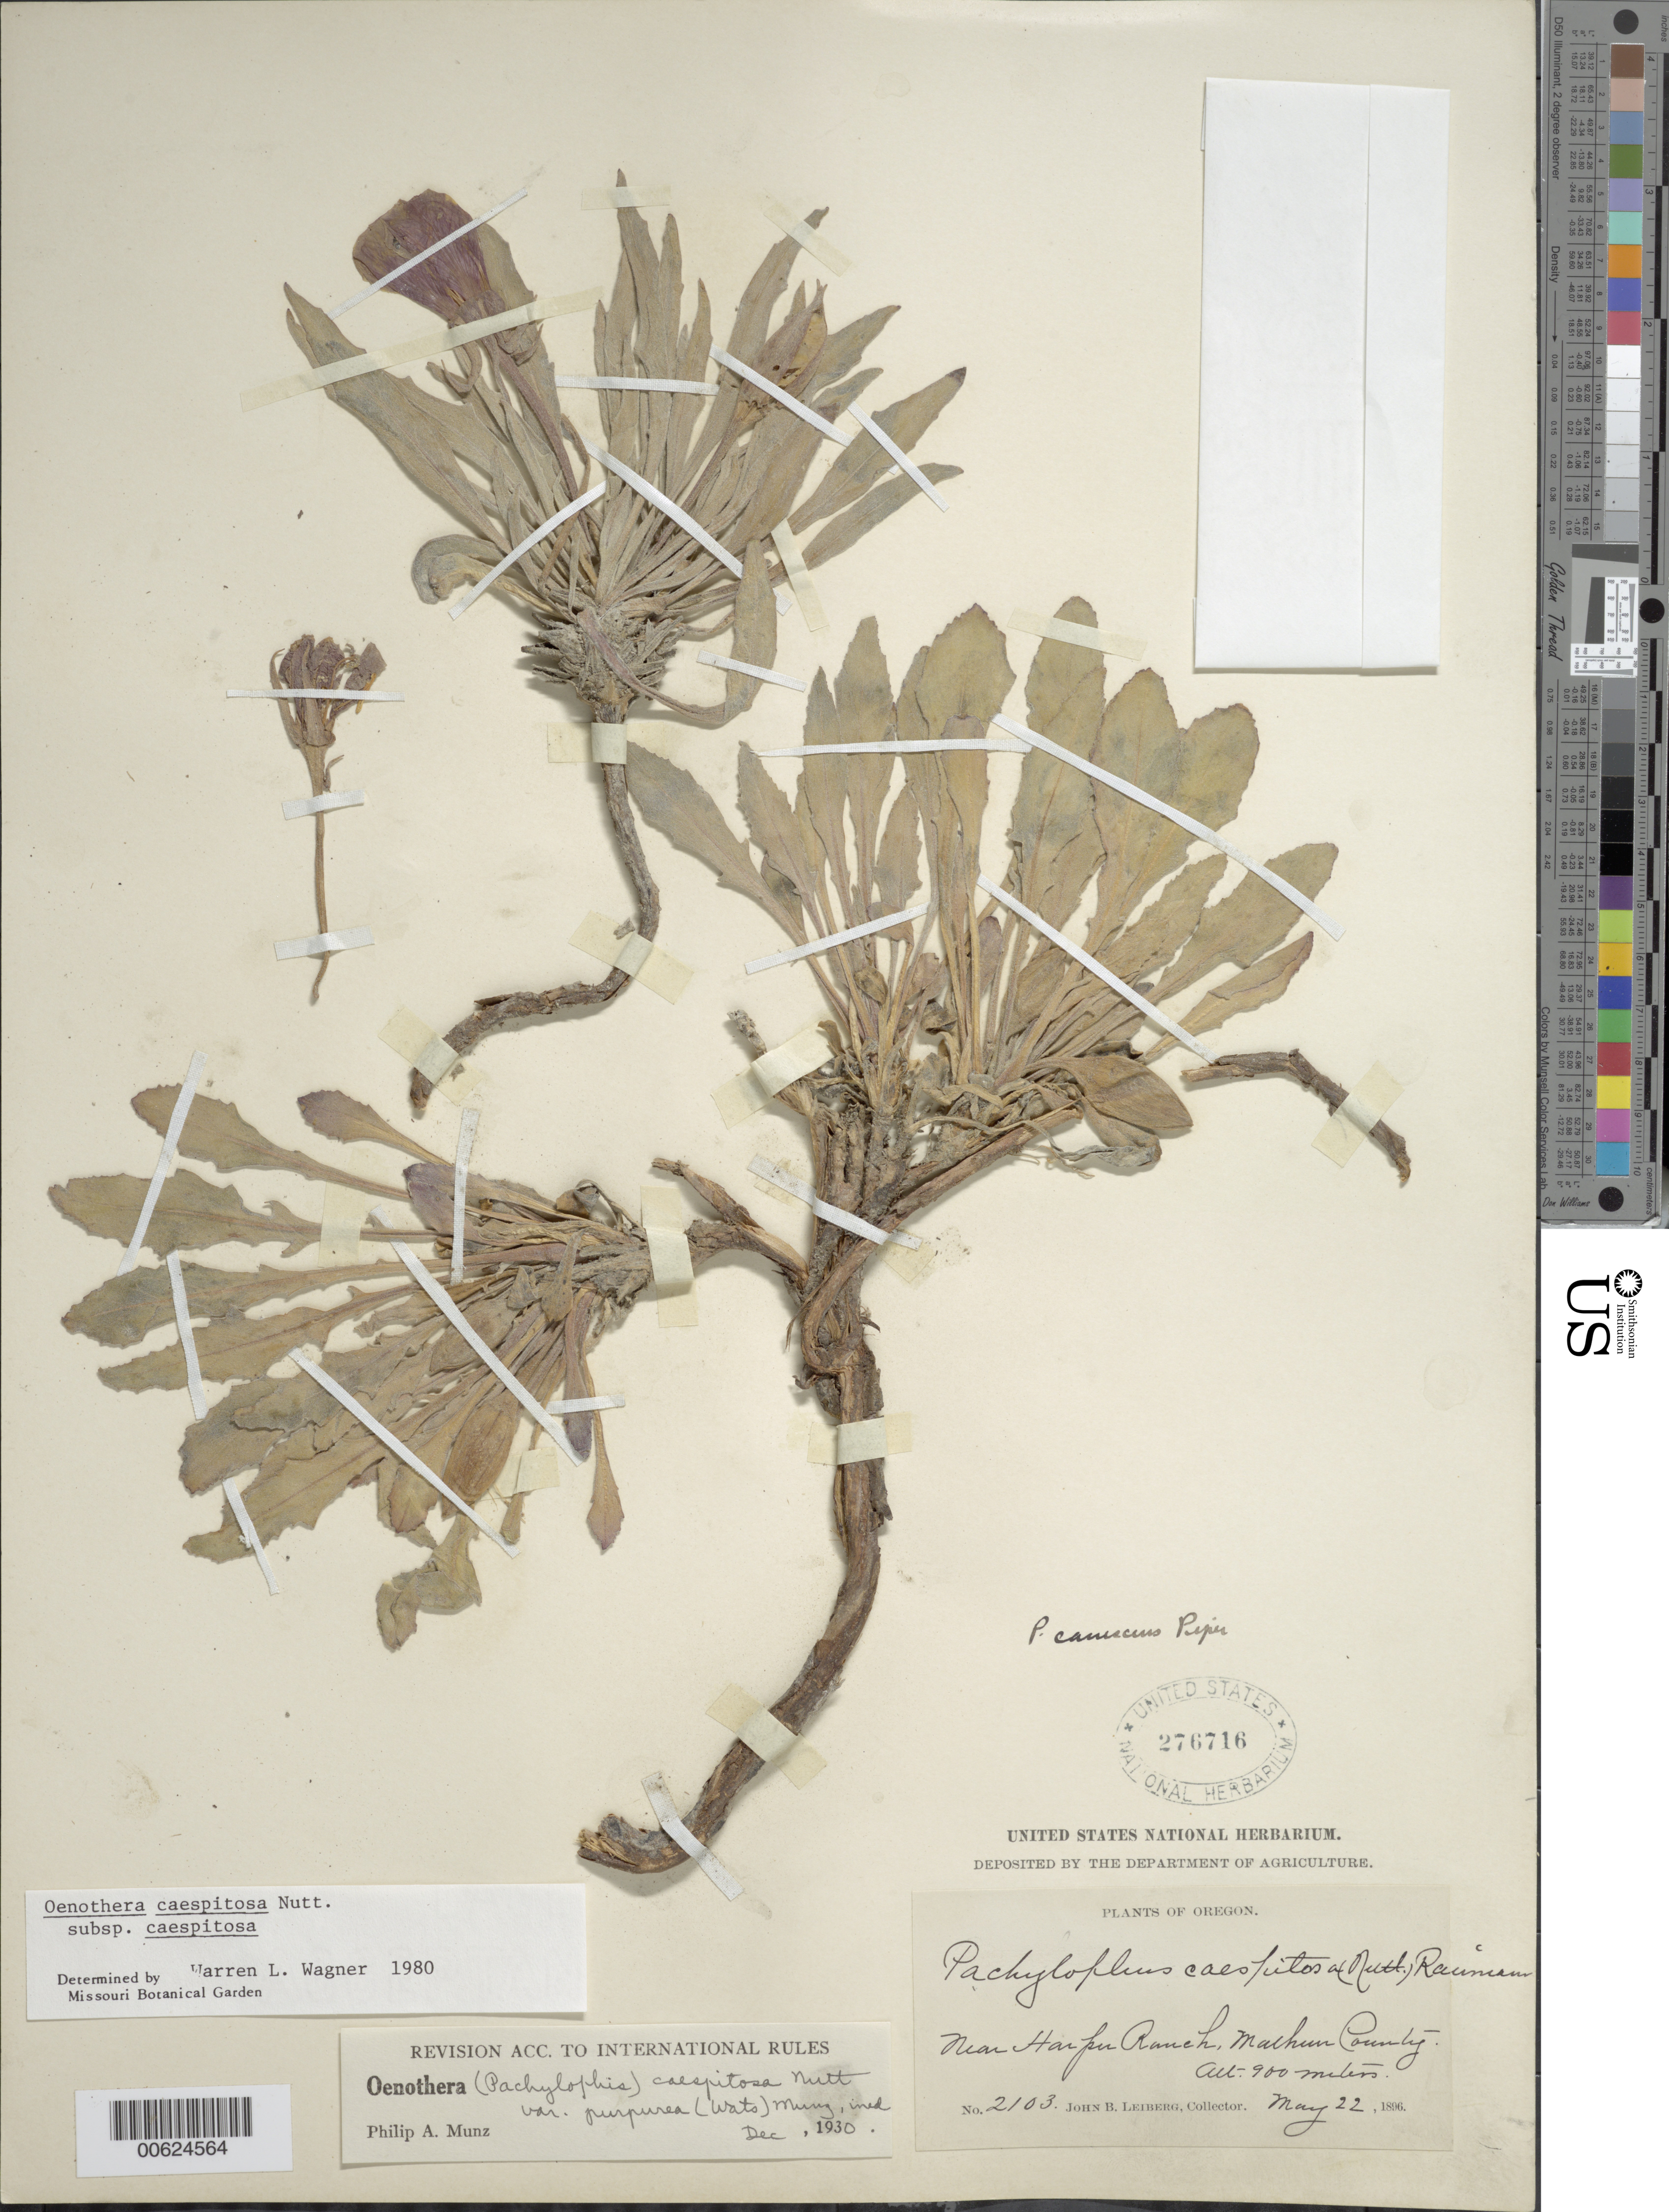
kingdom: Plantae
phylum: Tracheophyta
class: Magnoliopsida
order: Myrtales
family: Onagraceae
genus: Oenothera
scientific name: Oenothera cespitosa subsp. cespitosa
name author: Nutt.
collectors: J. Leiberg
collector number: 2103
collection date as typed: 22 May 1896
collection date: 1896-05-22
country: United States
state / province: Oregon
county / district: Malheur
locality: Near Harper Ranch. [County previously entered as "Machun."]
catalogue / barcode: US 276716